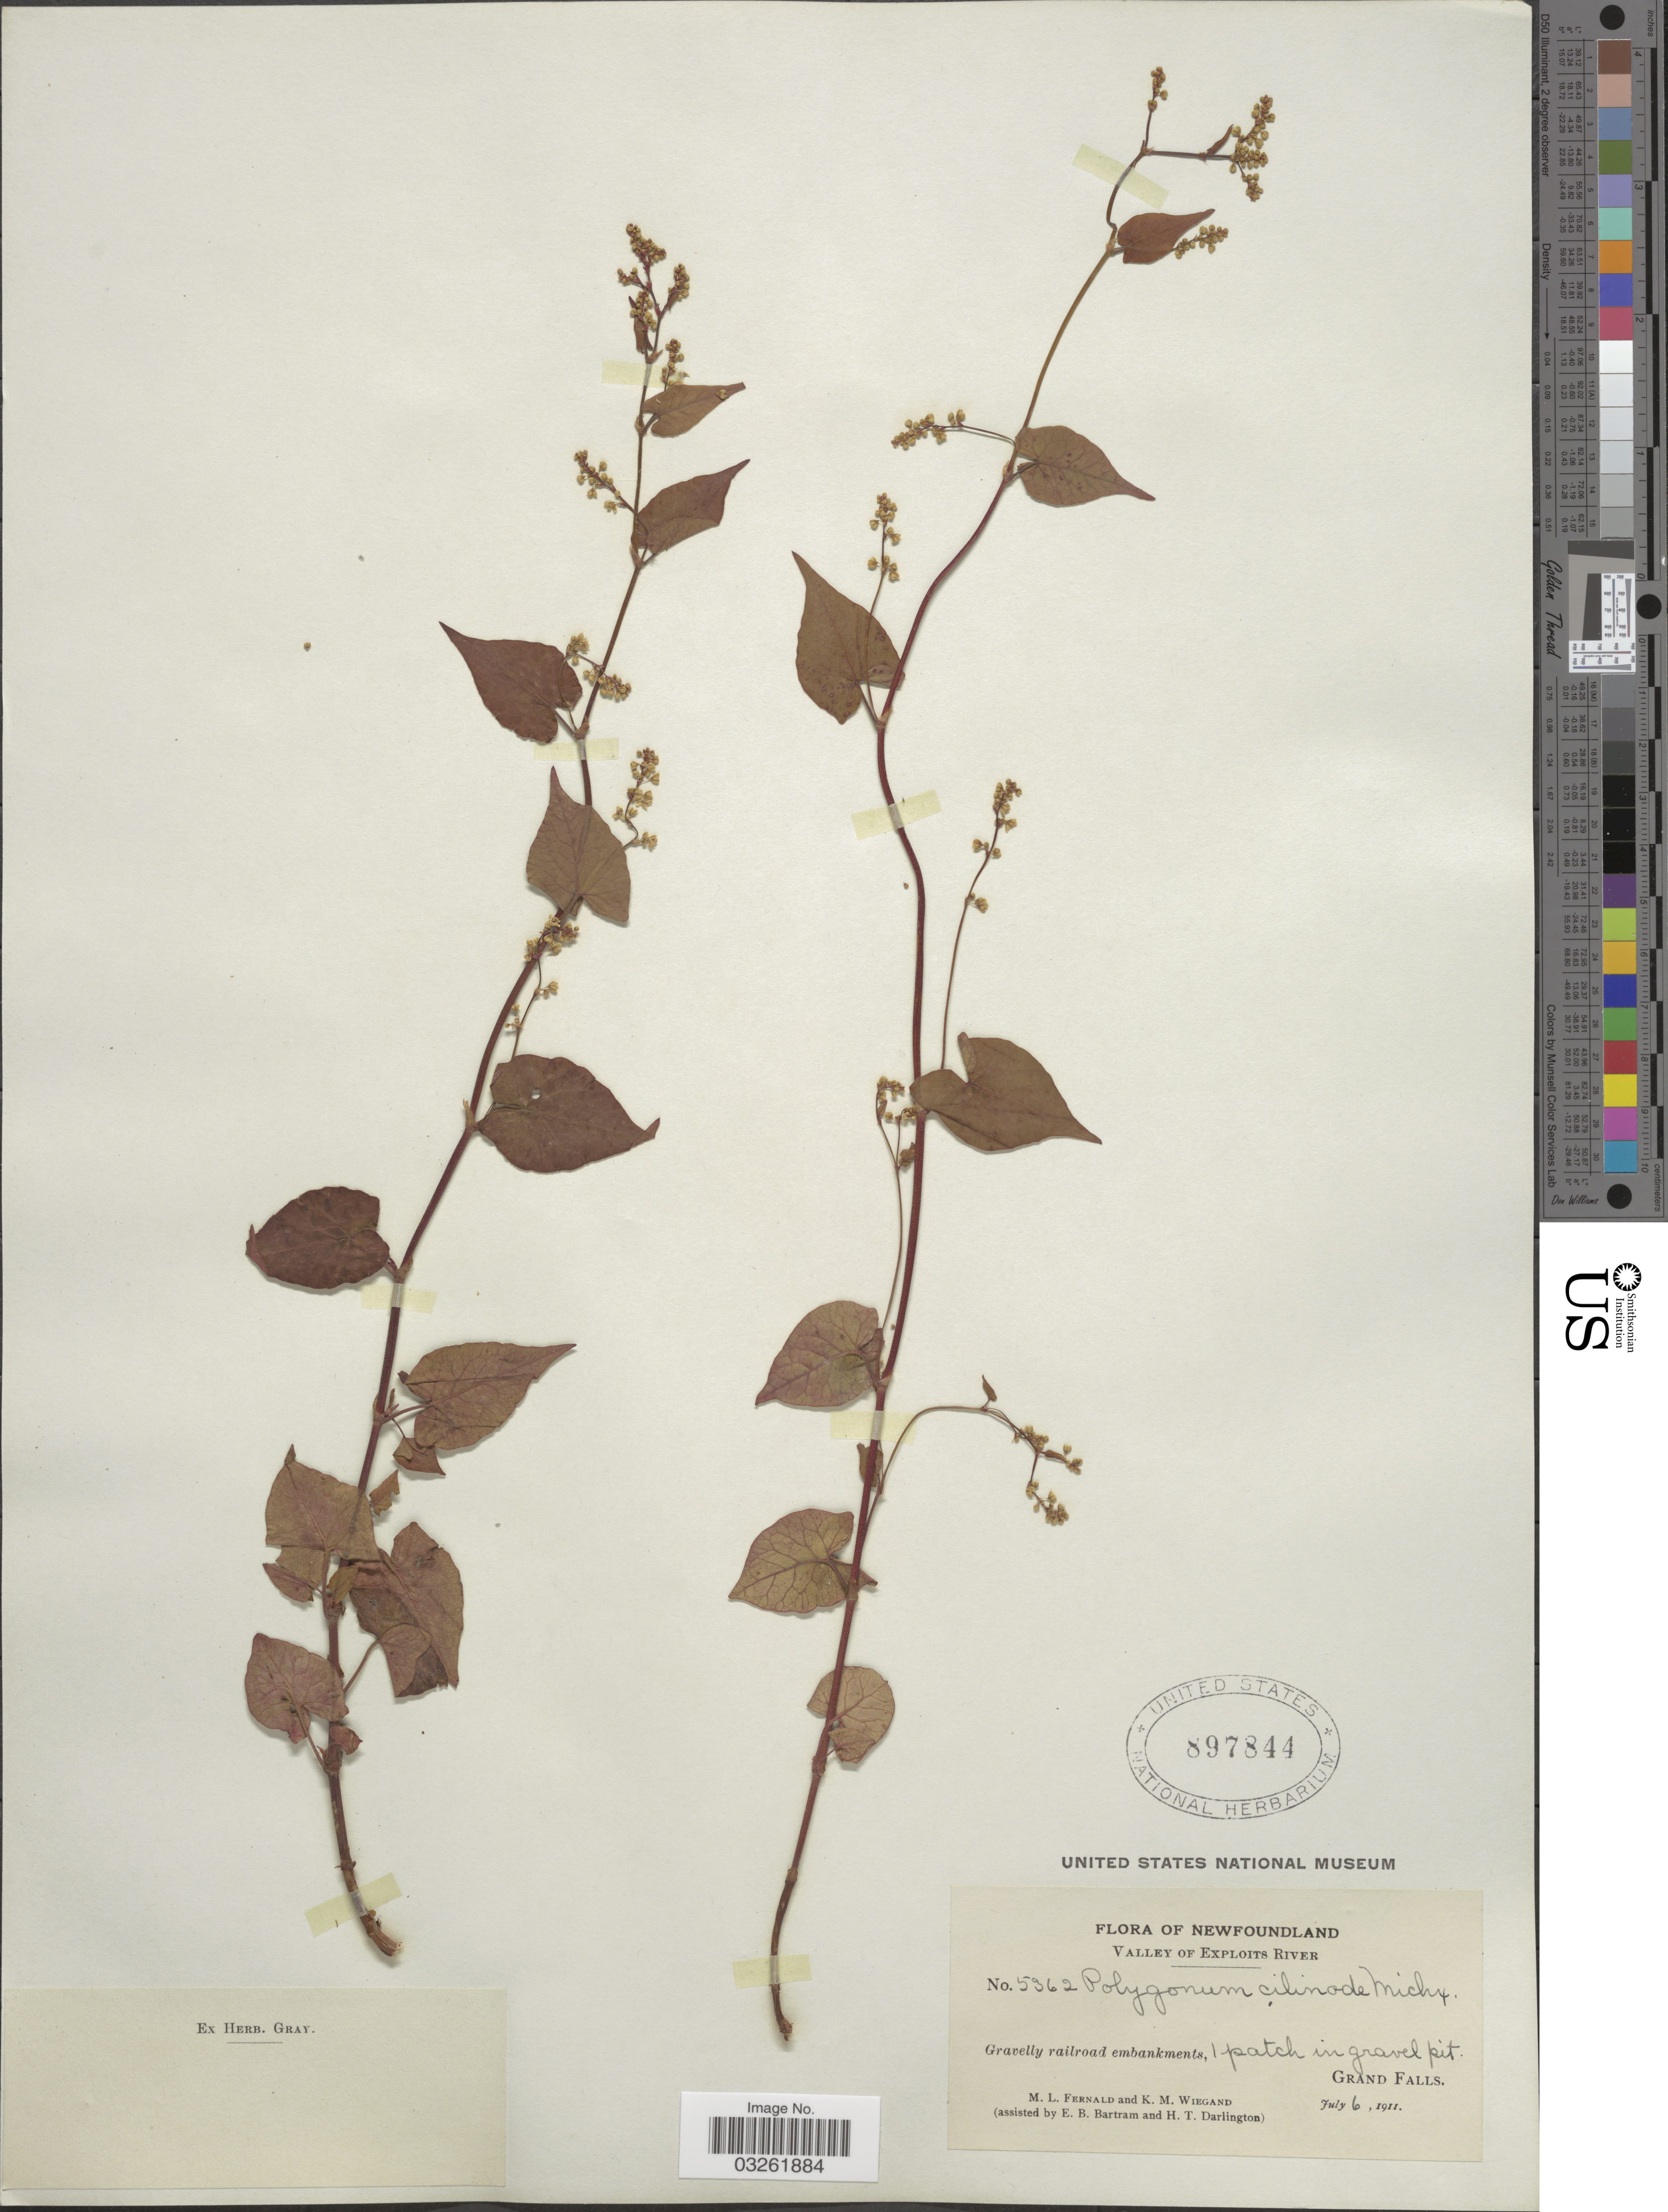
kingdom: Plantae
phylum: Tracheophyta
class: Magnoliopsida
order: Caryophyllales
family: Polygonaceae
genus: Fallopia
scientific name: Fallopia cilinodis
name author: (Michx.) Holub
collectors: M. L. Fernald, K. M. Wiegand, E. B. Bartram & H. Darlington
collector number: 5362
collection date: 1911-07-06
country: Canada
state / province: Newfoundland and Labrador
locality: Valley of Exploits River. Gravelly railroad embankments, 1 patch in gravel pit. Grand Falls.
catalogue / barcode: US 897844